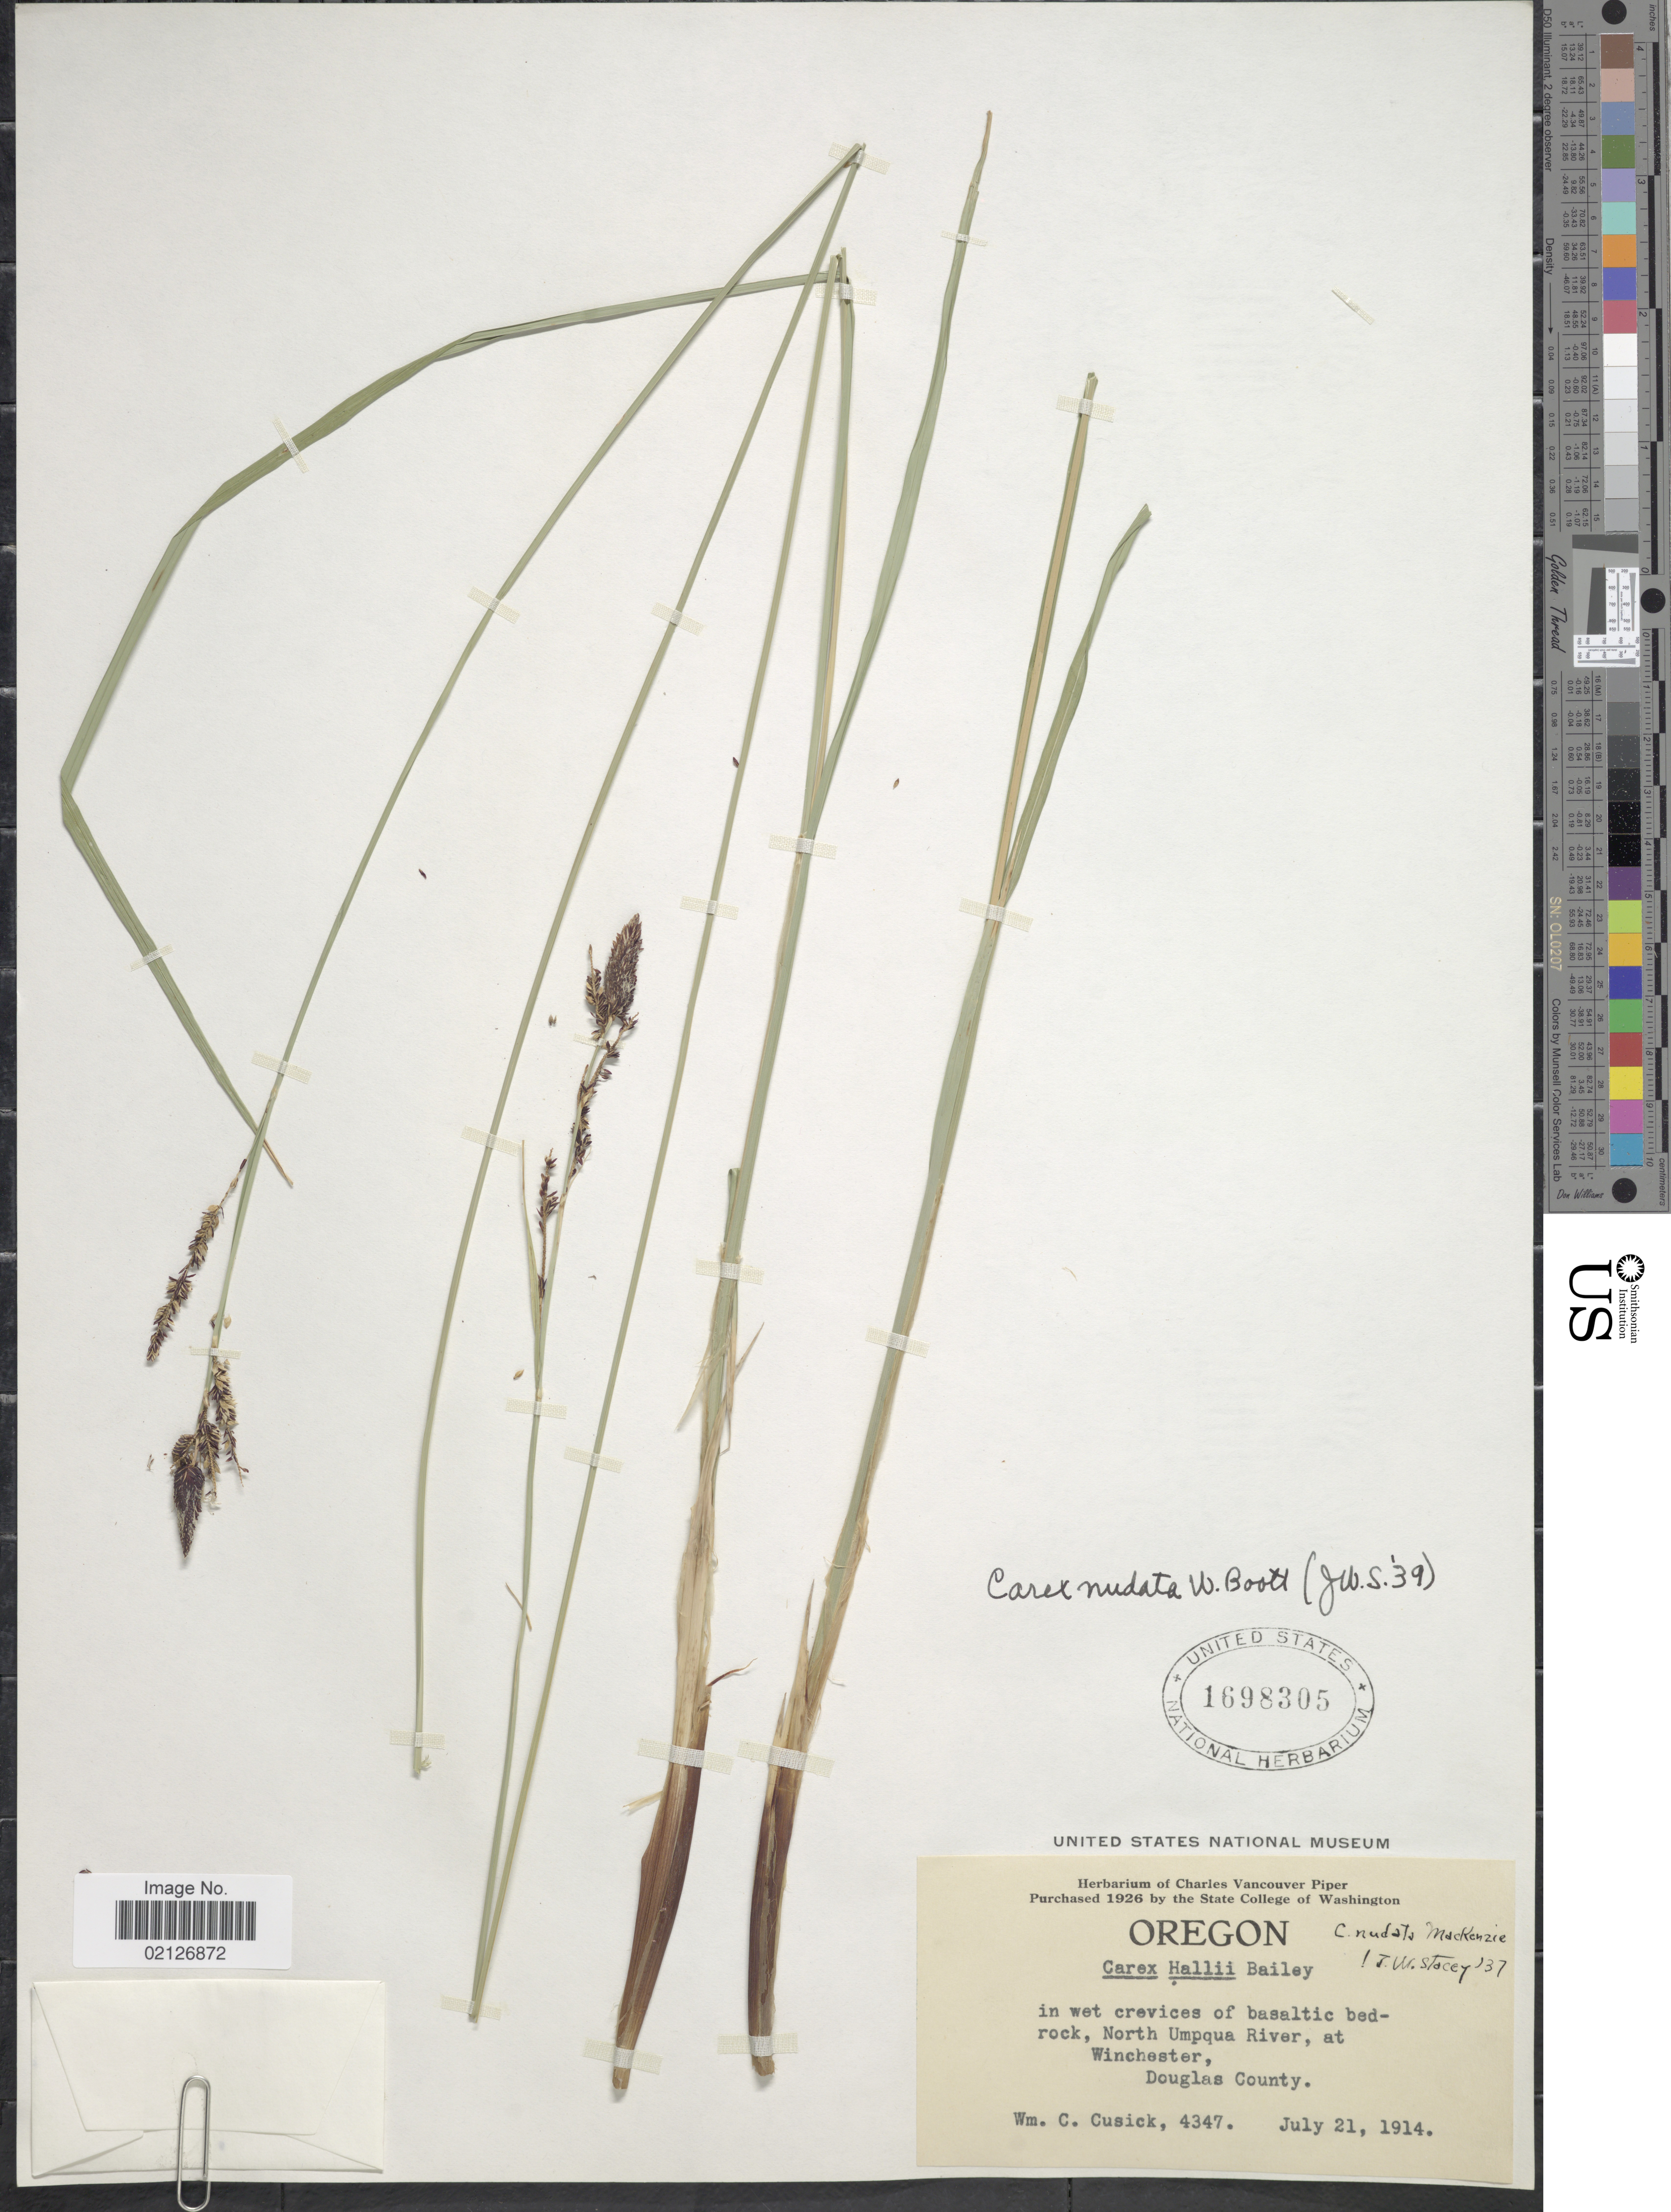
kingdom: Plantae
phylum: Tracheophyta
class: Liliopsida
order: Poales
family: Cyperaceae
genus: Carex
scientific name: Carex nudata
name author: W. Boott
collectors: W. C. Cusick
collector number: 4347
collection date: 1914-07-21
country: United States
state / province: Oregon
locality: In wet crevices of basaltic bed-rock, North Umpqua River, at Winchester, Douglas County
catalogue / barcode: US 1698305